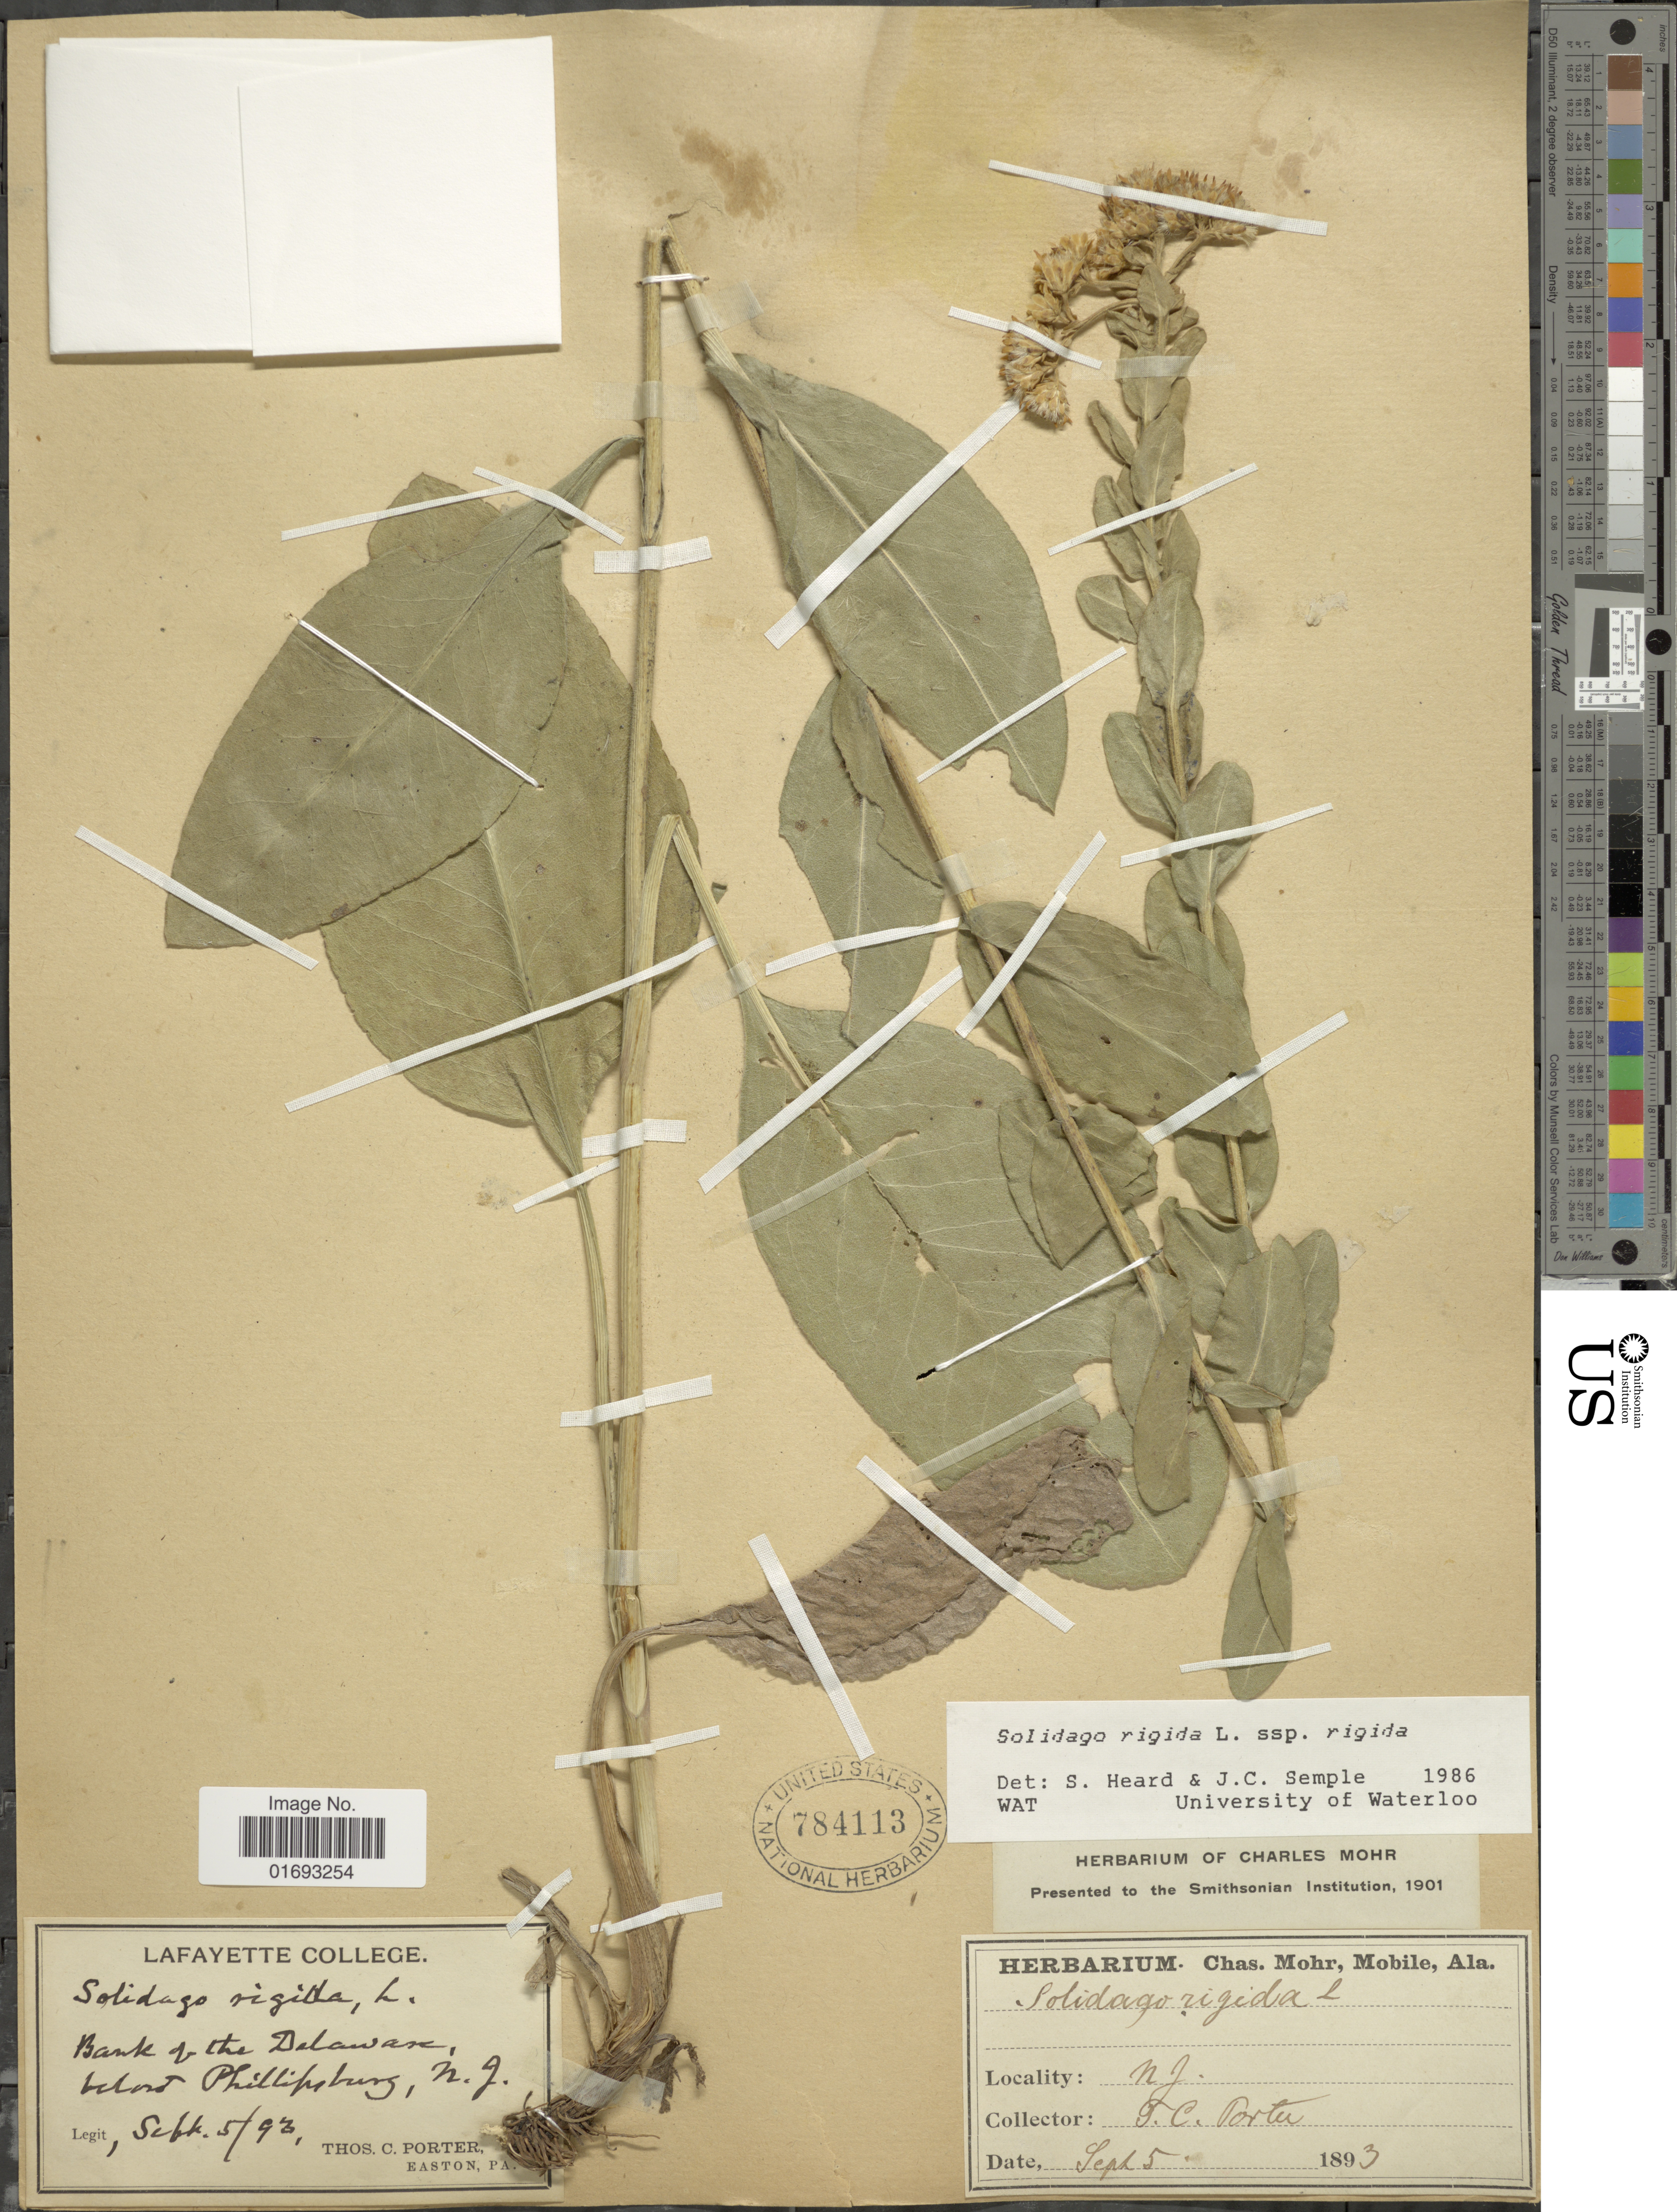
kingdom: Plantae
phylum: Tracheophyta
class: Magnoliopsida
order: Asterales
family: Asteraceae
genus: Oligoneuron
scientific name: Oligoneuron rigidum var. rigidum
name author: (L.) Small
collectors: T. C. Porter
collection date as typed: Transcribed d/m/y: 5/9/93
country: United States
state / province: New Jersey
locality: Bank of he Delaware, below Phillipsburg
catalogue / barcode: US 784113